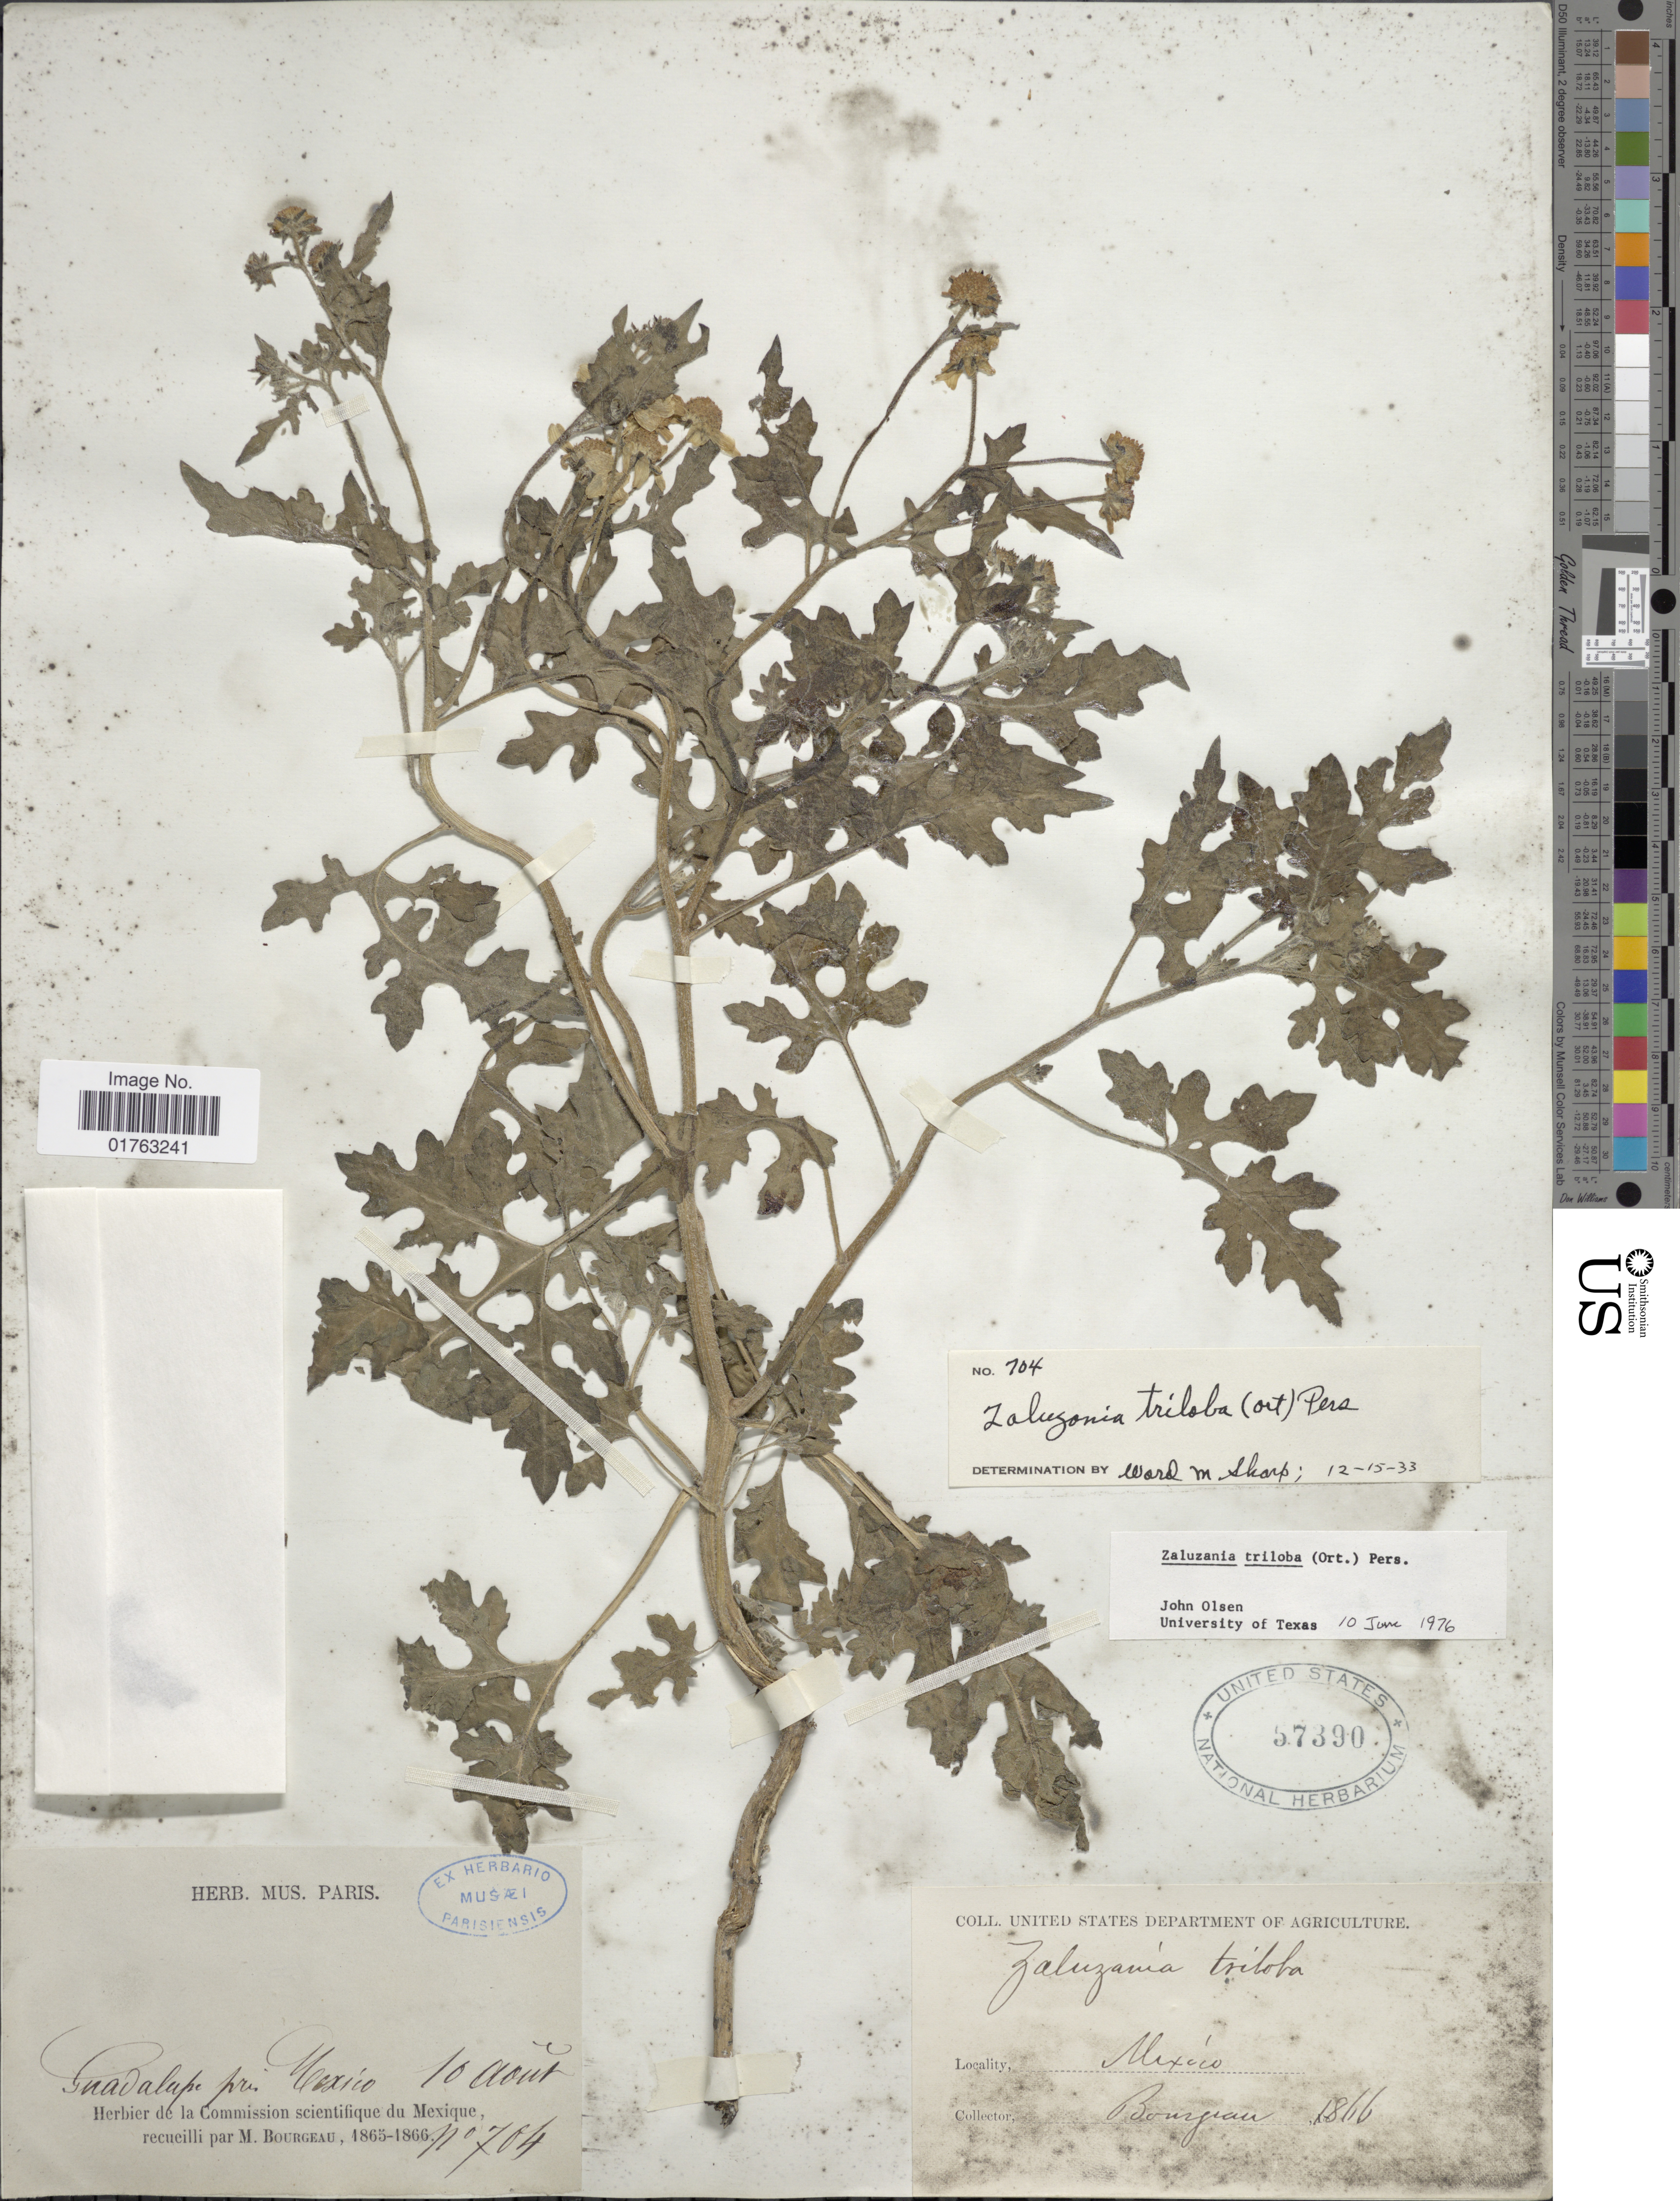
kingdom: Plantae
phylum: Tracheophyta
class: Magnoliopsida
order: Asterales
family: Asteraceae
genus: Zaluzania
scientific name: Zaluzania triloba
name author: (Ortega) Pers.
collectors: M. Bourgeau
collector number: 704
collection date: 1865-08-10/1866-08-10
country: Mexico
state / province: Baja California Sur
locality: Guadalupe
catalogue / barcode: US 57390